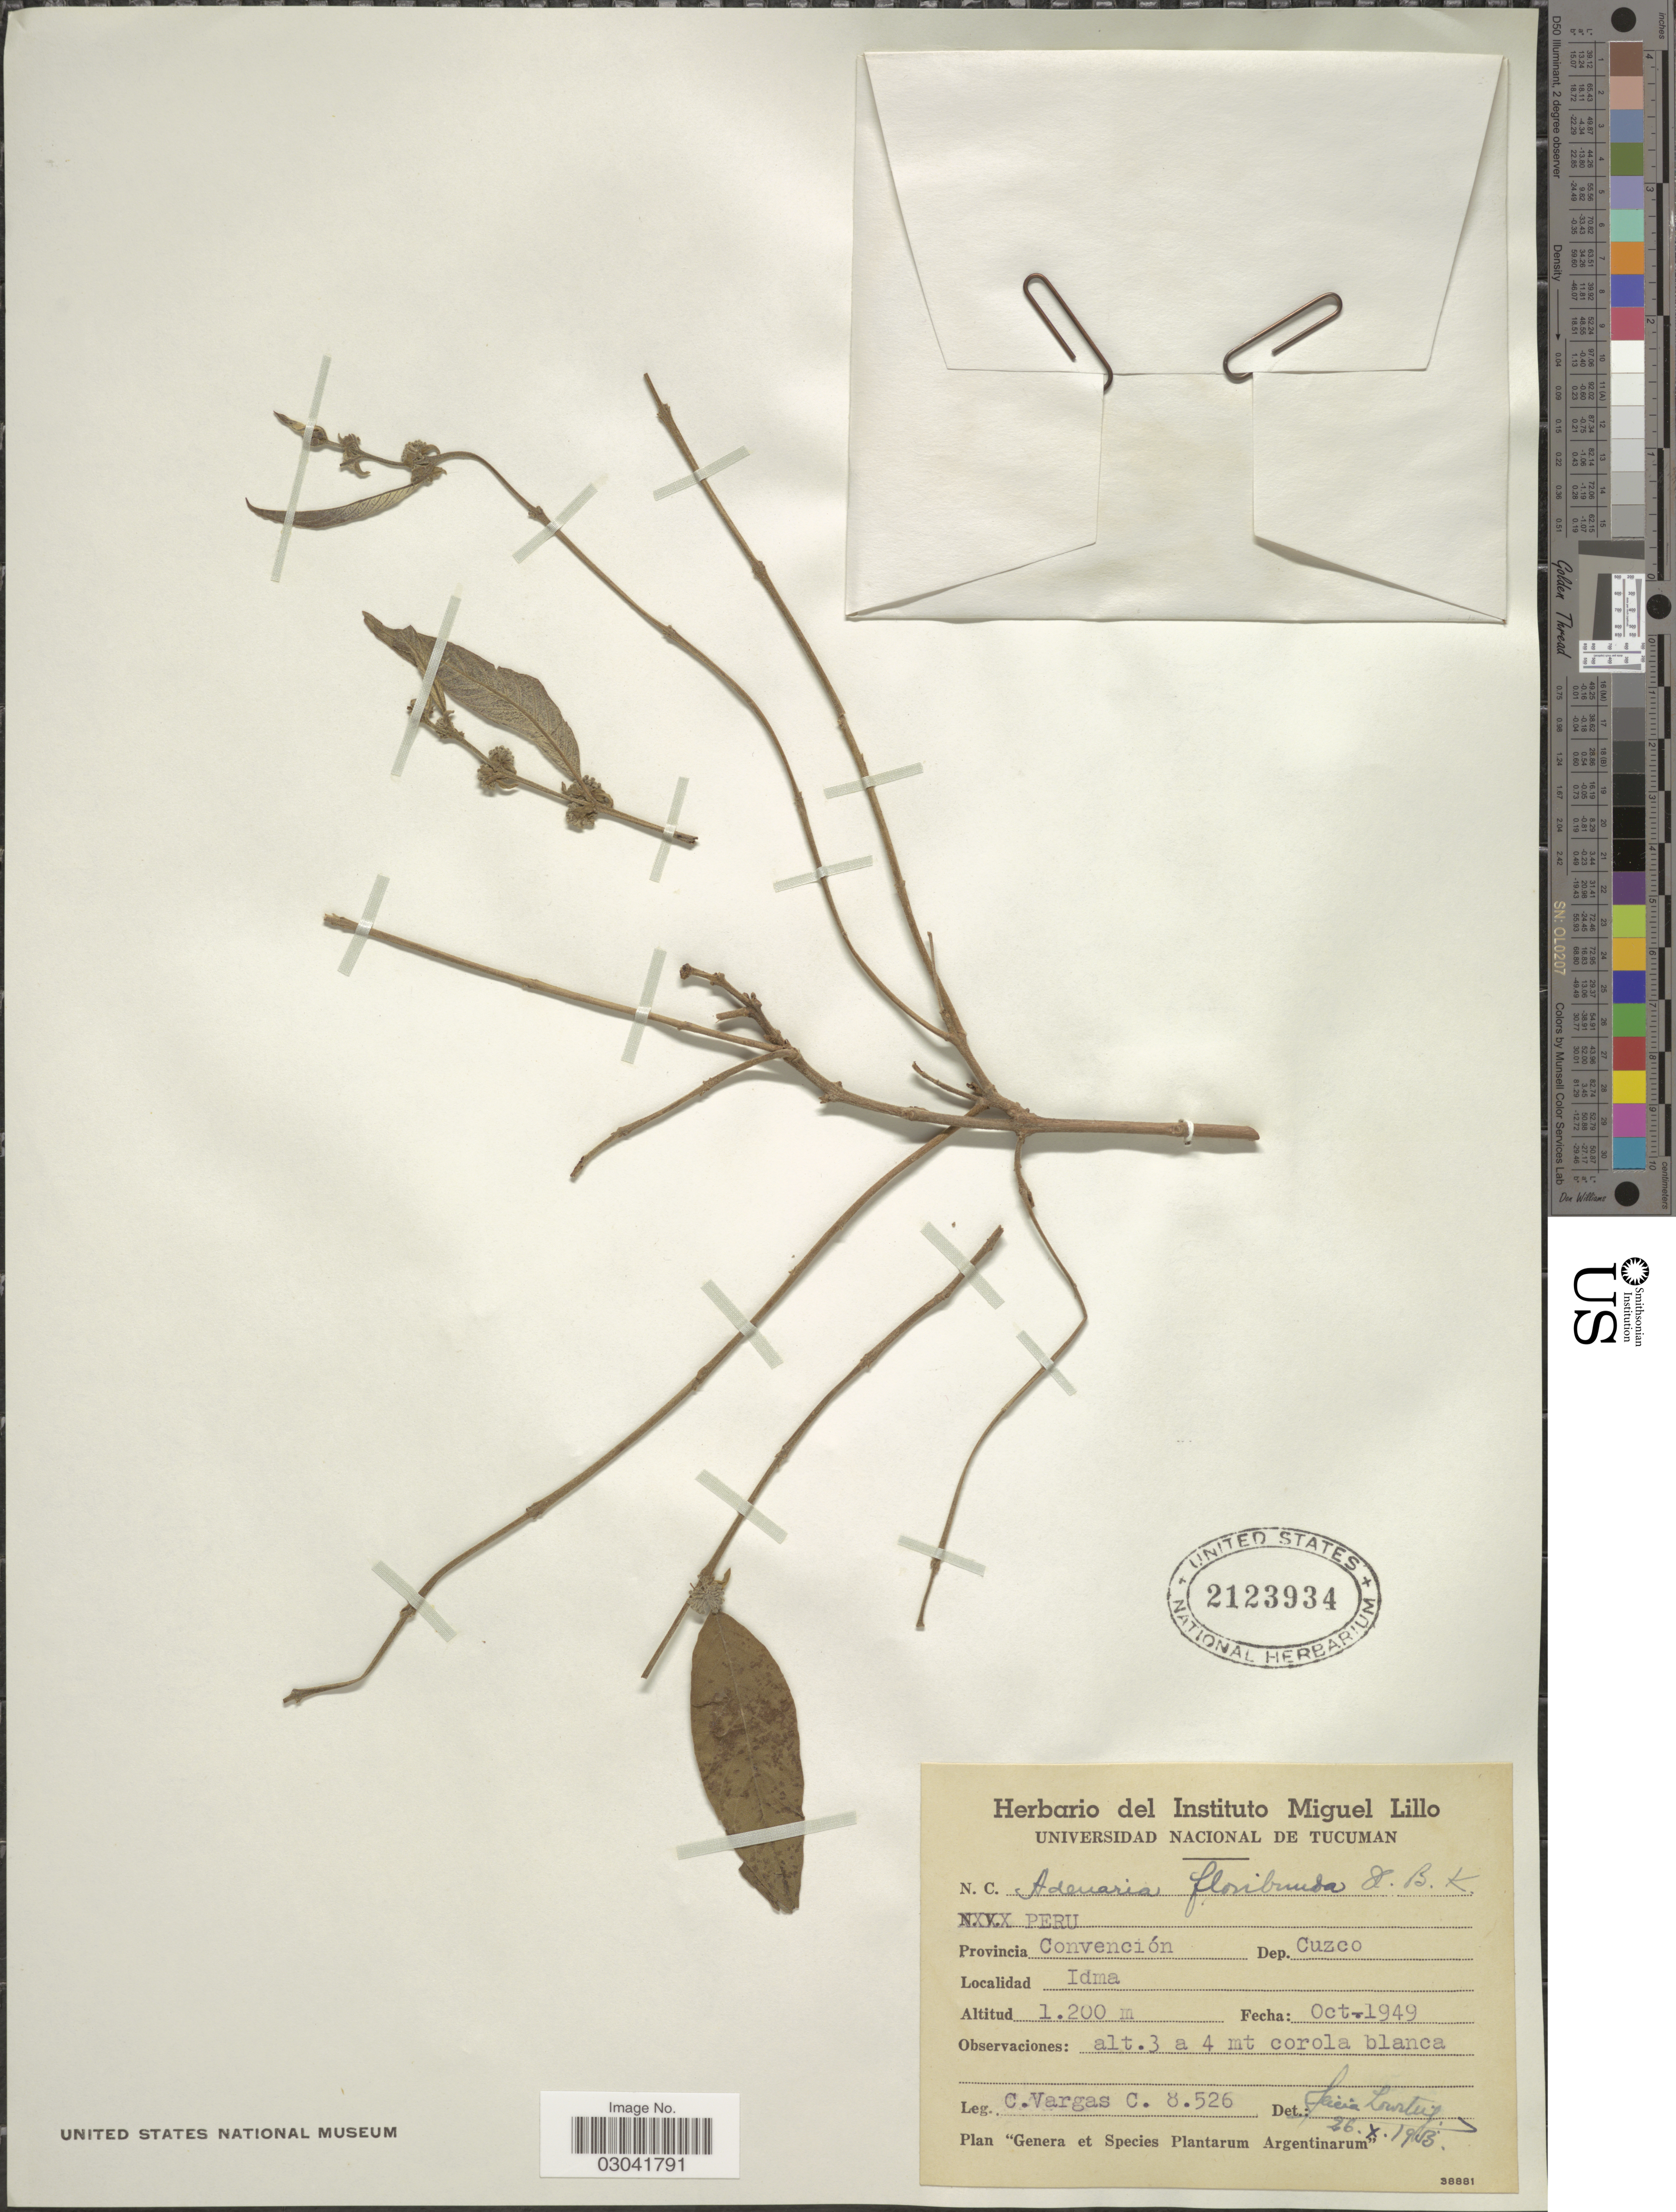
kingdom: Plantae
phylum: Tracheophyta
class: Magnoliopsida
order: Myrtales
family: Lythraceae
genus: Adenaria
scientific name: Adenaria floribunda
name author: Kunth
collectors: C. Vargas Calderón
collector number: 8526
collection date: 1949-10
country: Peru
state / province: Cusco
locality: Provincia Convención. Dep. Cuzco. Idma.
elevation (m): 1200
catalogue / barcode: US 2123934